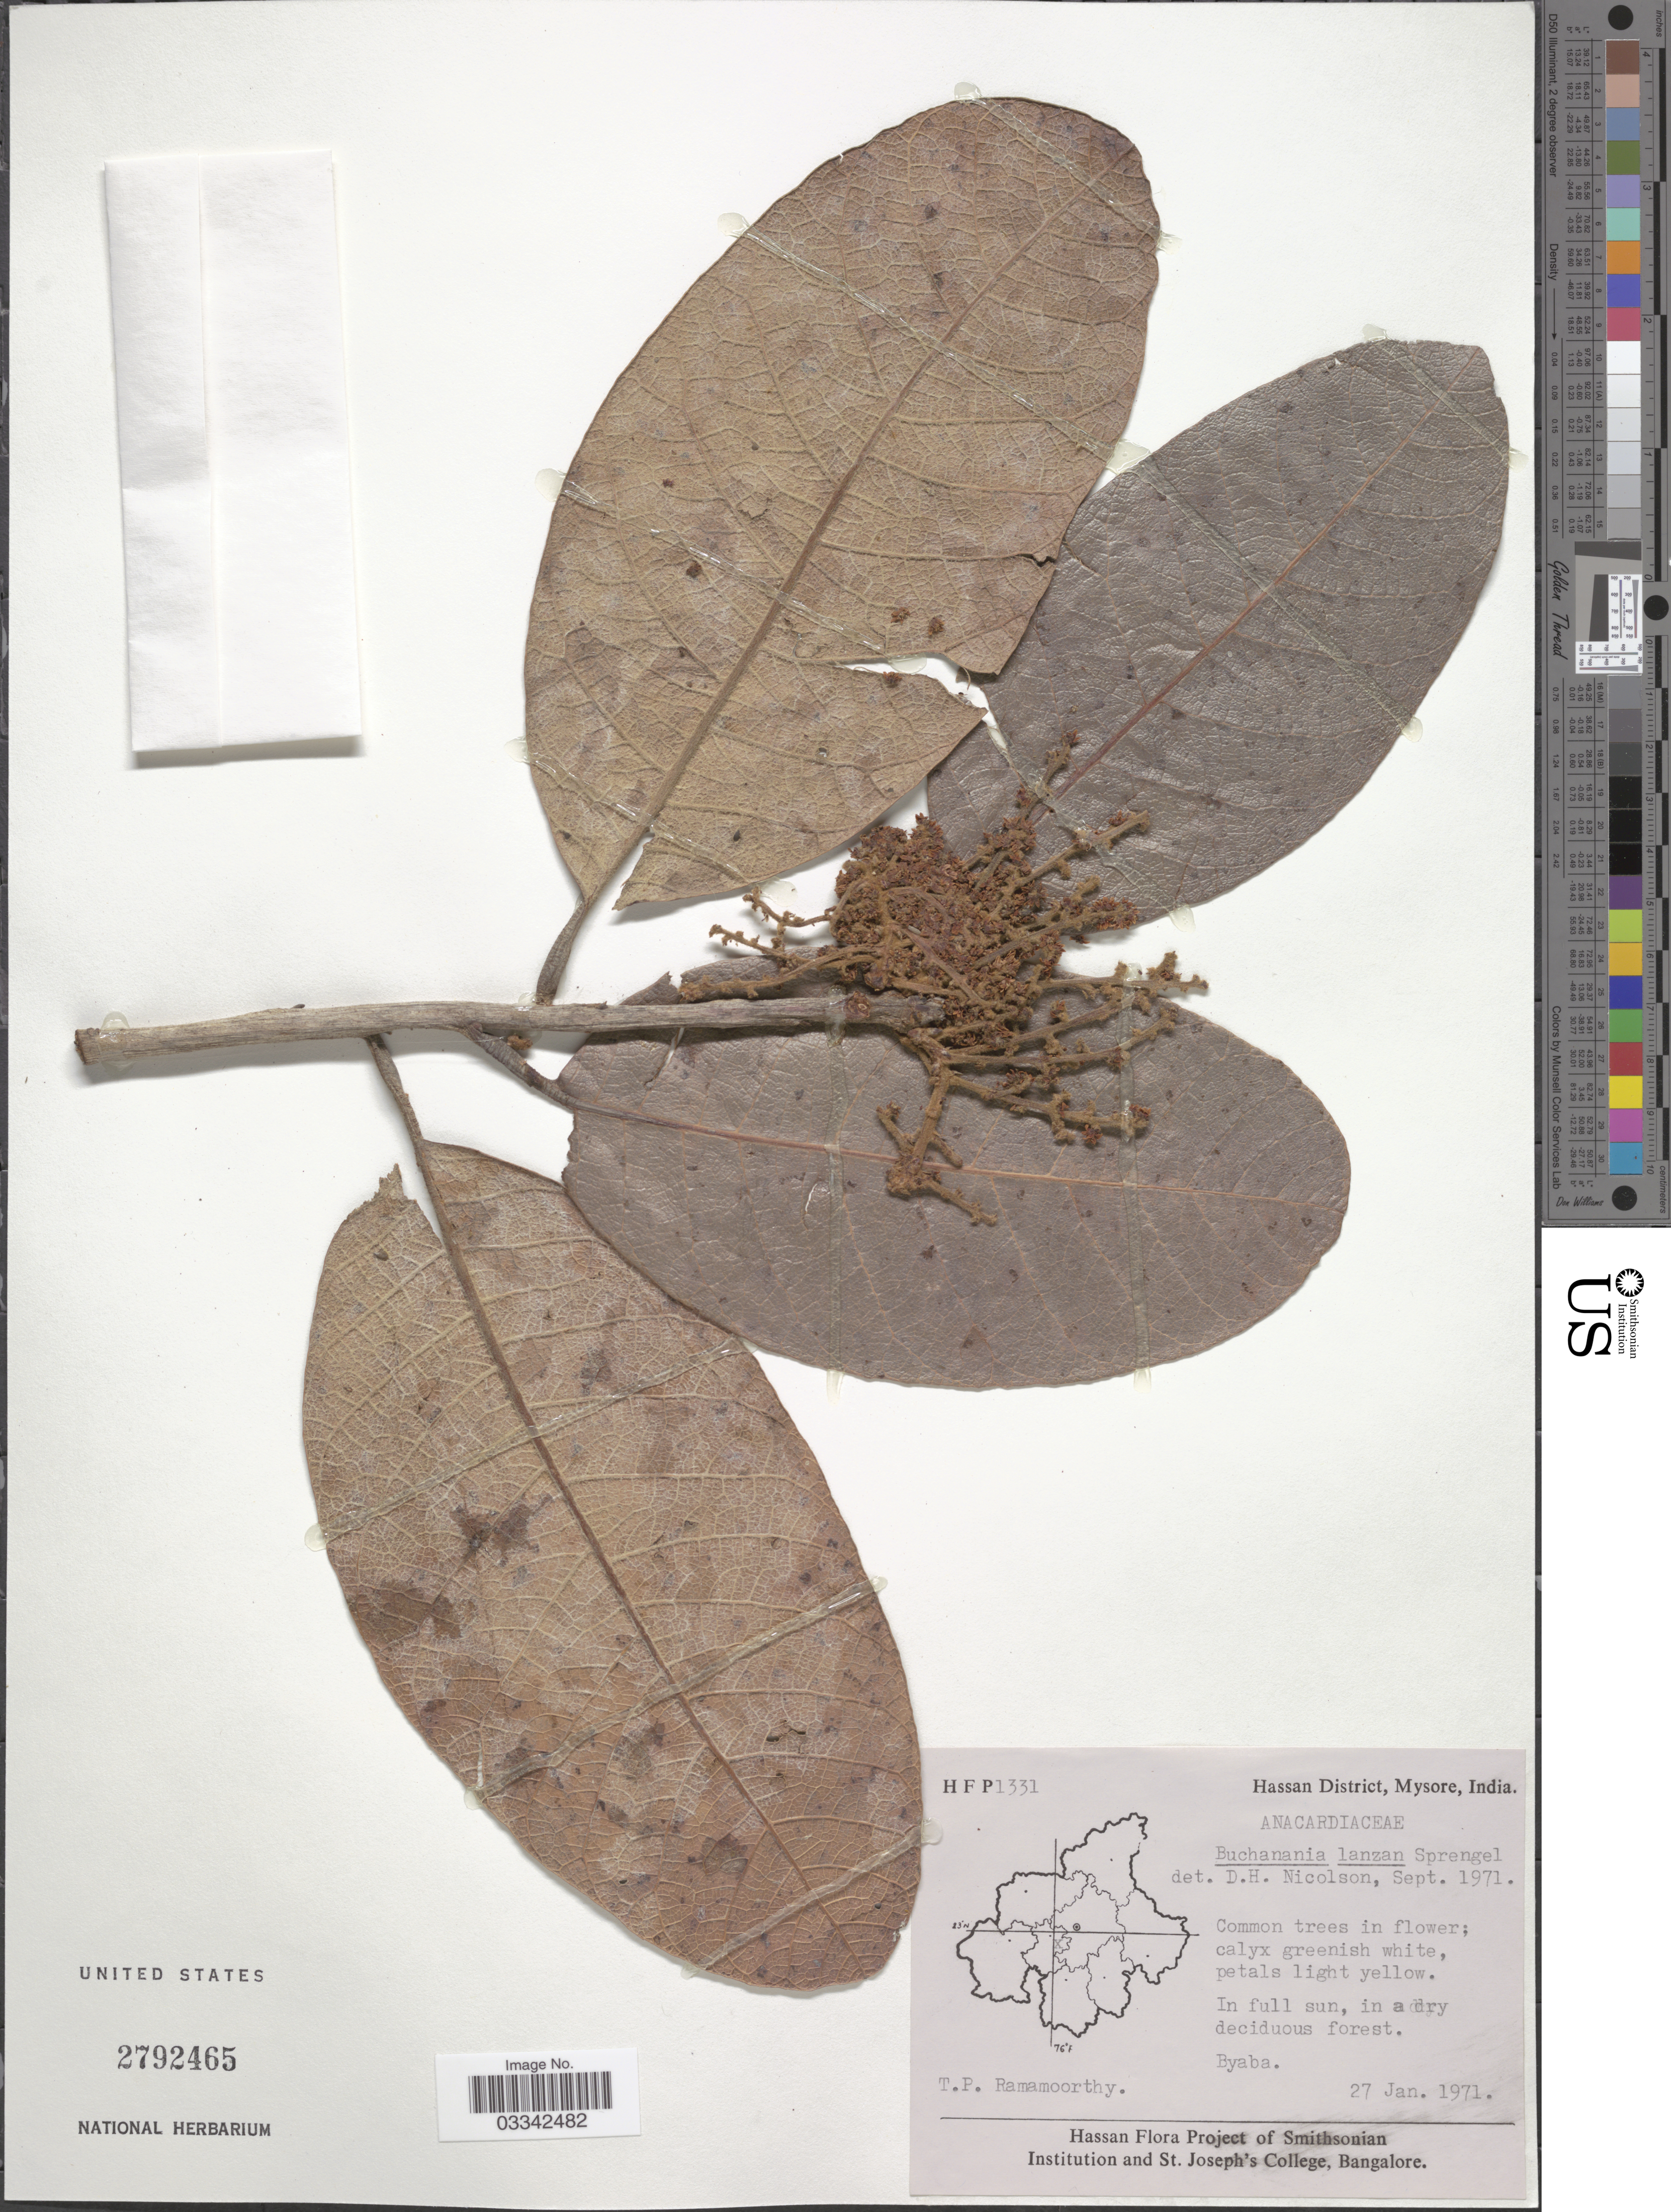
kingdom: Plantae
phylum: Tracheophyta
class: Magnoliopsida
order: Sapindales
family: Anacardiaceae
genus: Buchanania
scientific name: Buchanania lanzan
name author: Spreng.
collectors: T. P. Ramamoorthy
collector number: HFP 1331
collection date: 1971-01-27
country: India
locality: Hassan District, Mysore. Byaba.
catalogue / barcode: US 2792465